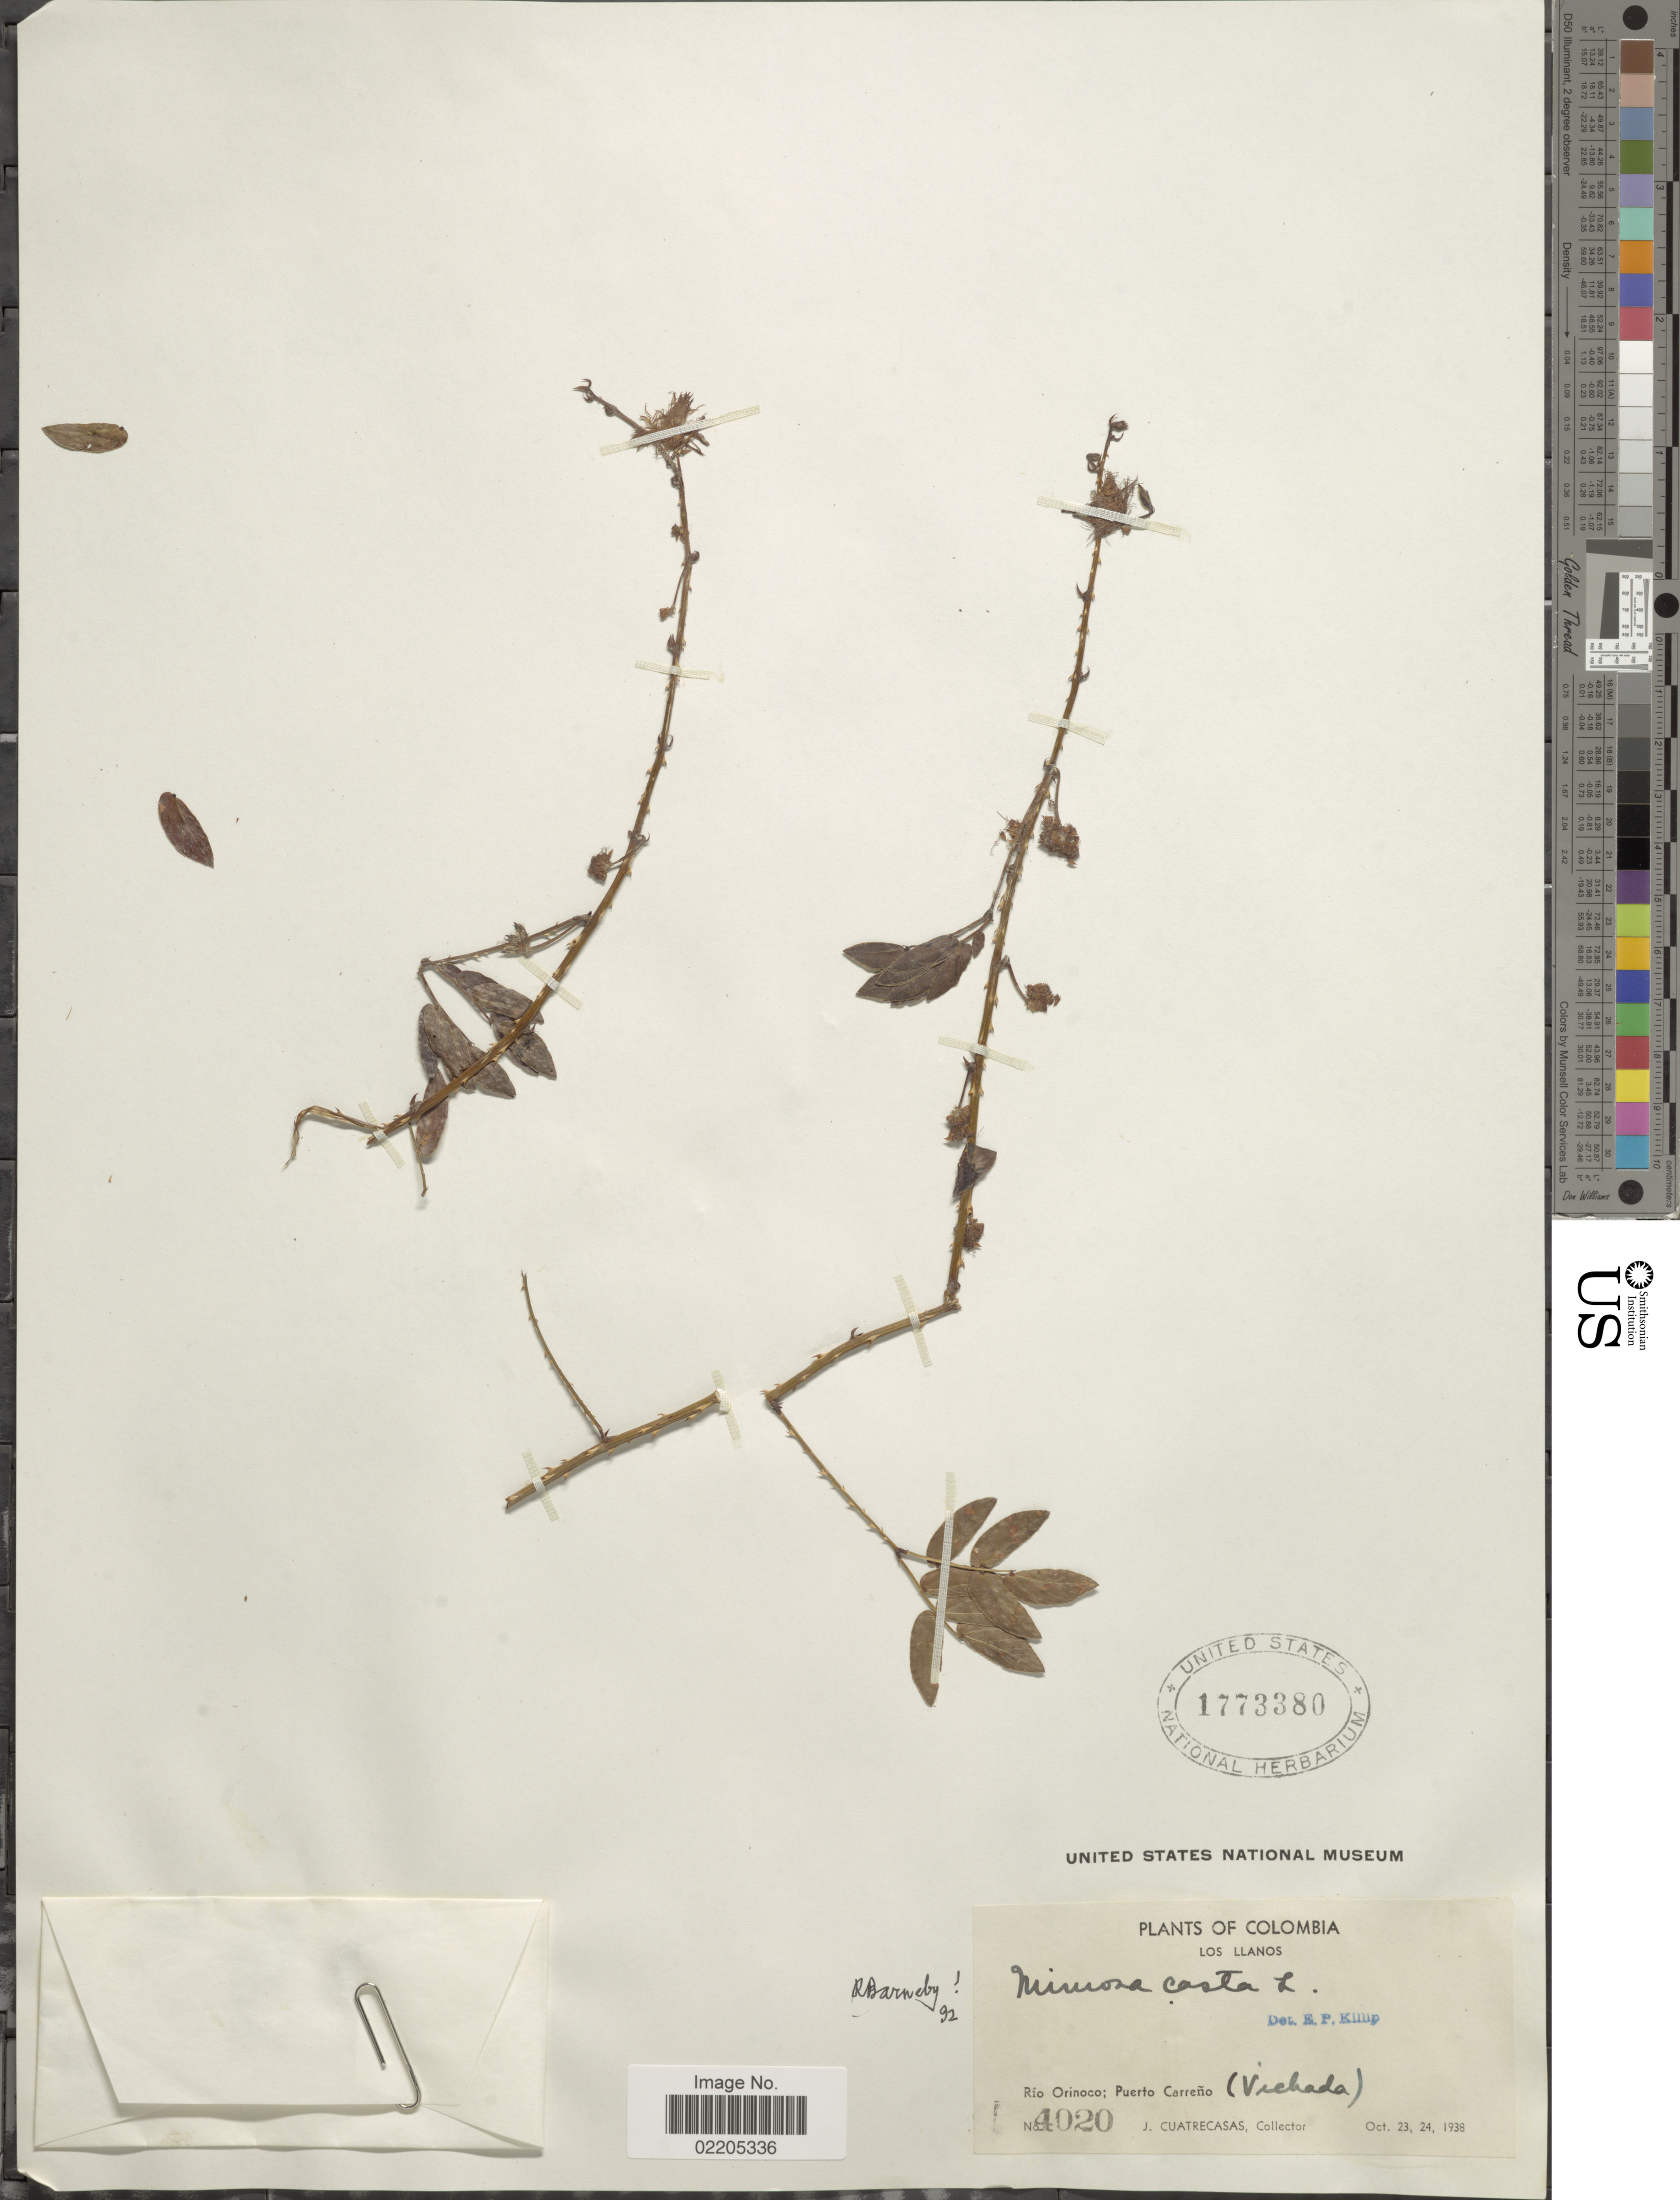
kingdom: Plantae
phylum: Tracheophyta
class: Magnoliopsida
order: Fabales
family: Fabaceae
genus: Mimosa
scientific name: Mimosa casta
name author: L.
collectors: J. Cuatrecasas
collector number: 4020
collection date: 1938-10-23/1938-10-24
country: Colombia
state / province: Vichada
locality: Los Llanos, Rio Orinoco; Puerto Carreno (Vichada).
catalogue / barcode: US 1773380